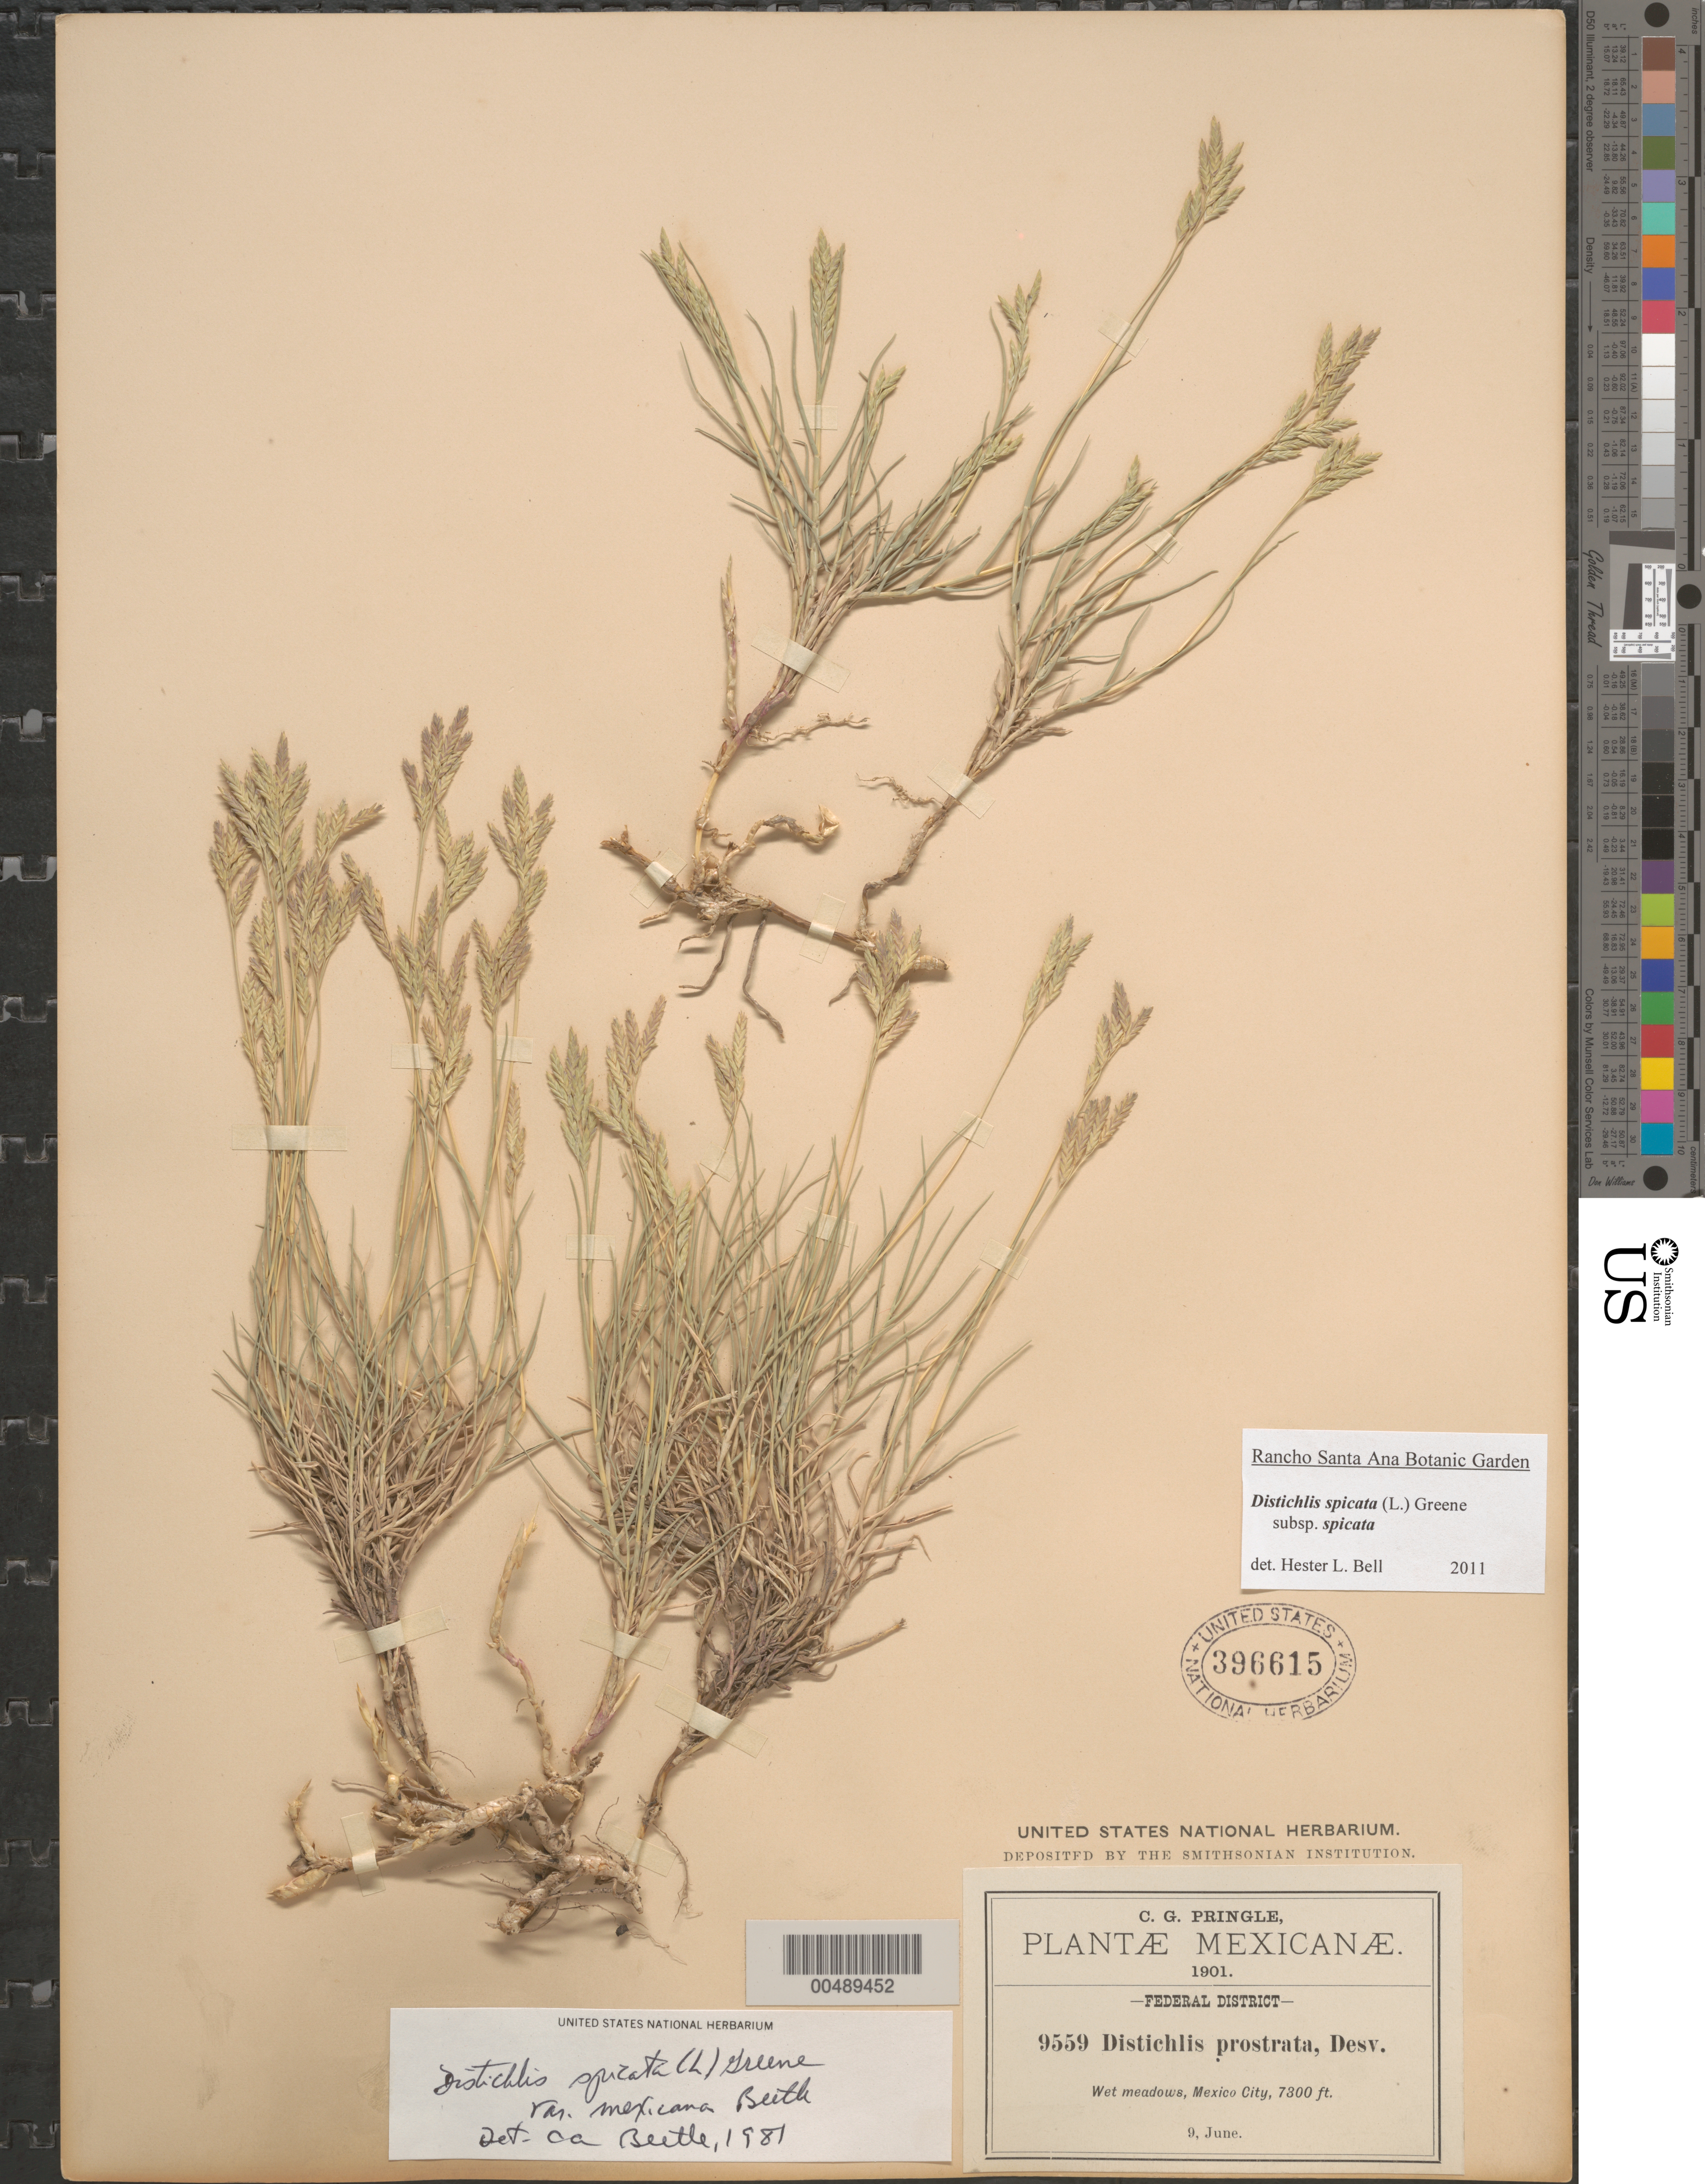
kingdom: Plantae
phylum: Tracheophyta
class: Liliopsida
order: Poales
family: Poaceae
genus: Distichlis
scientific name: Distichlis spicata subsp. spicata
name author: (L.) Greene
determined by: Bell, H. L.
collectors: C. G. Pringle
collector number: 9559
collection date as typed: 9 Jun 1901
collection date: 1901-06-09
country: Mexico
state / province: Distrito Federal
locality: Mexico City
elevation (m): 2377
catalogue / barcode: US 396615